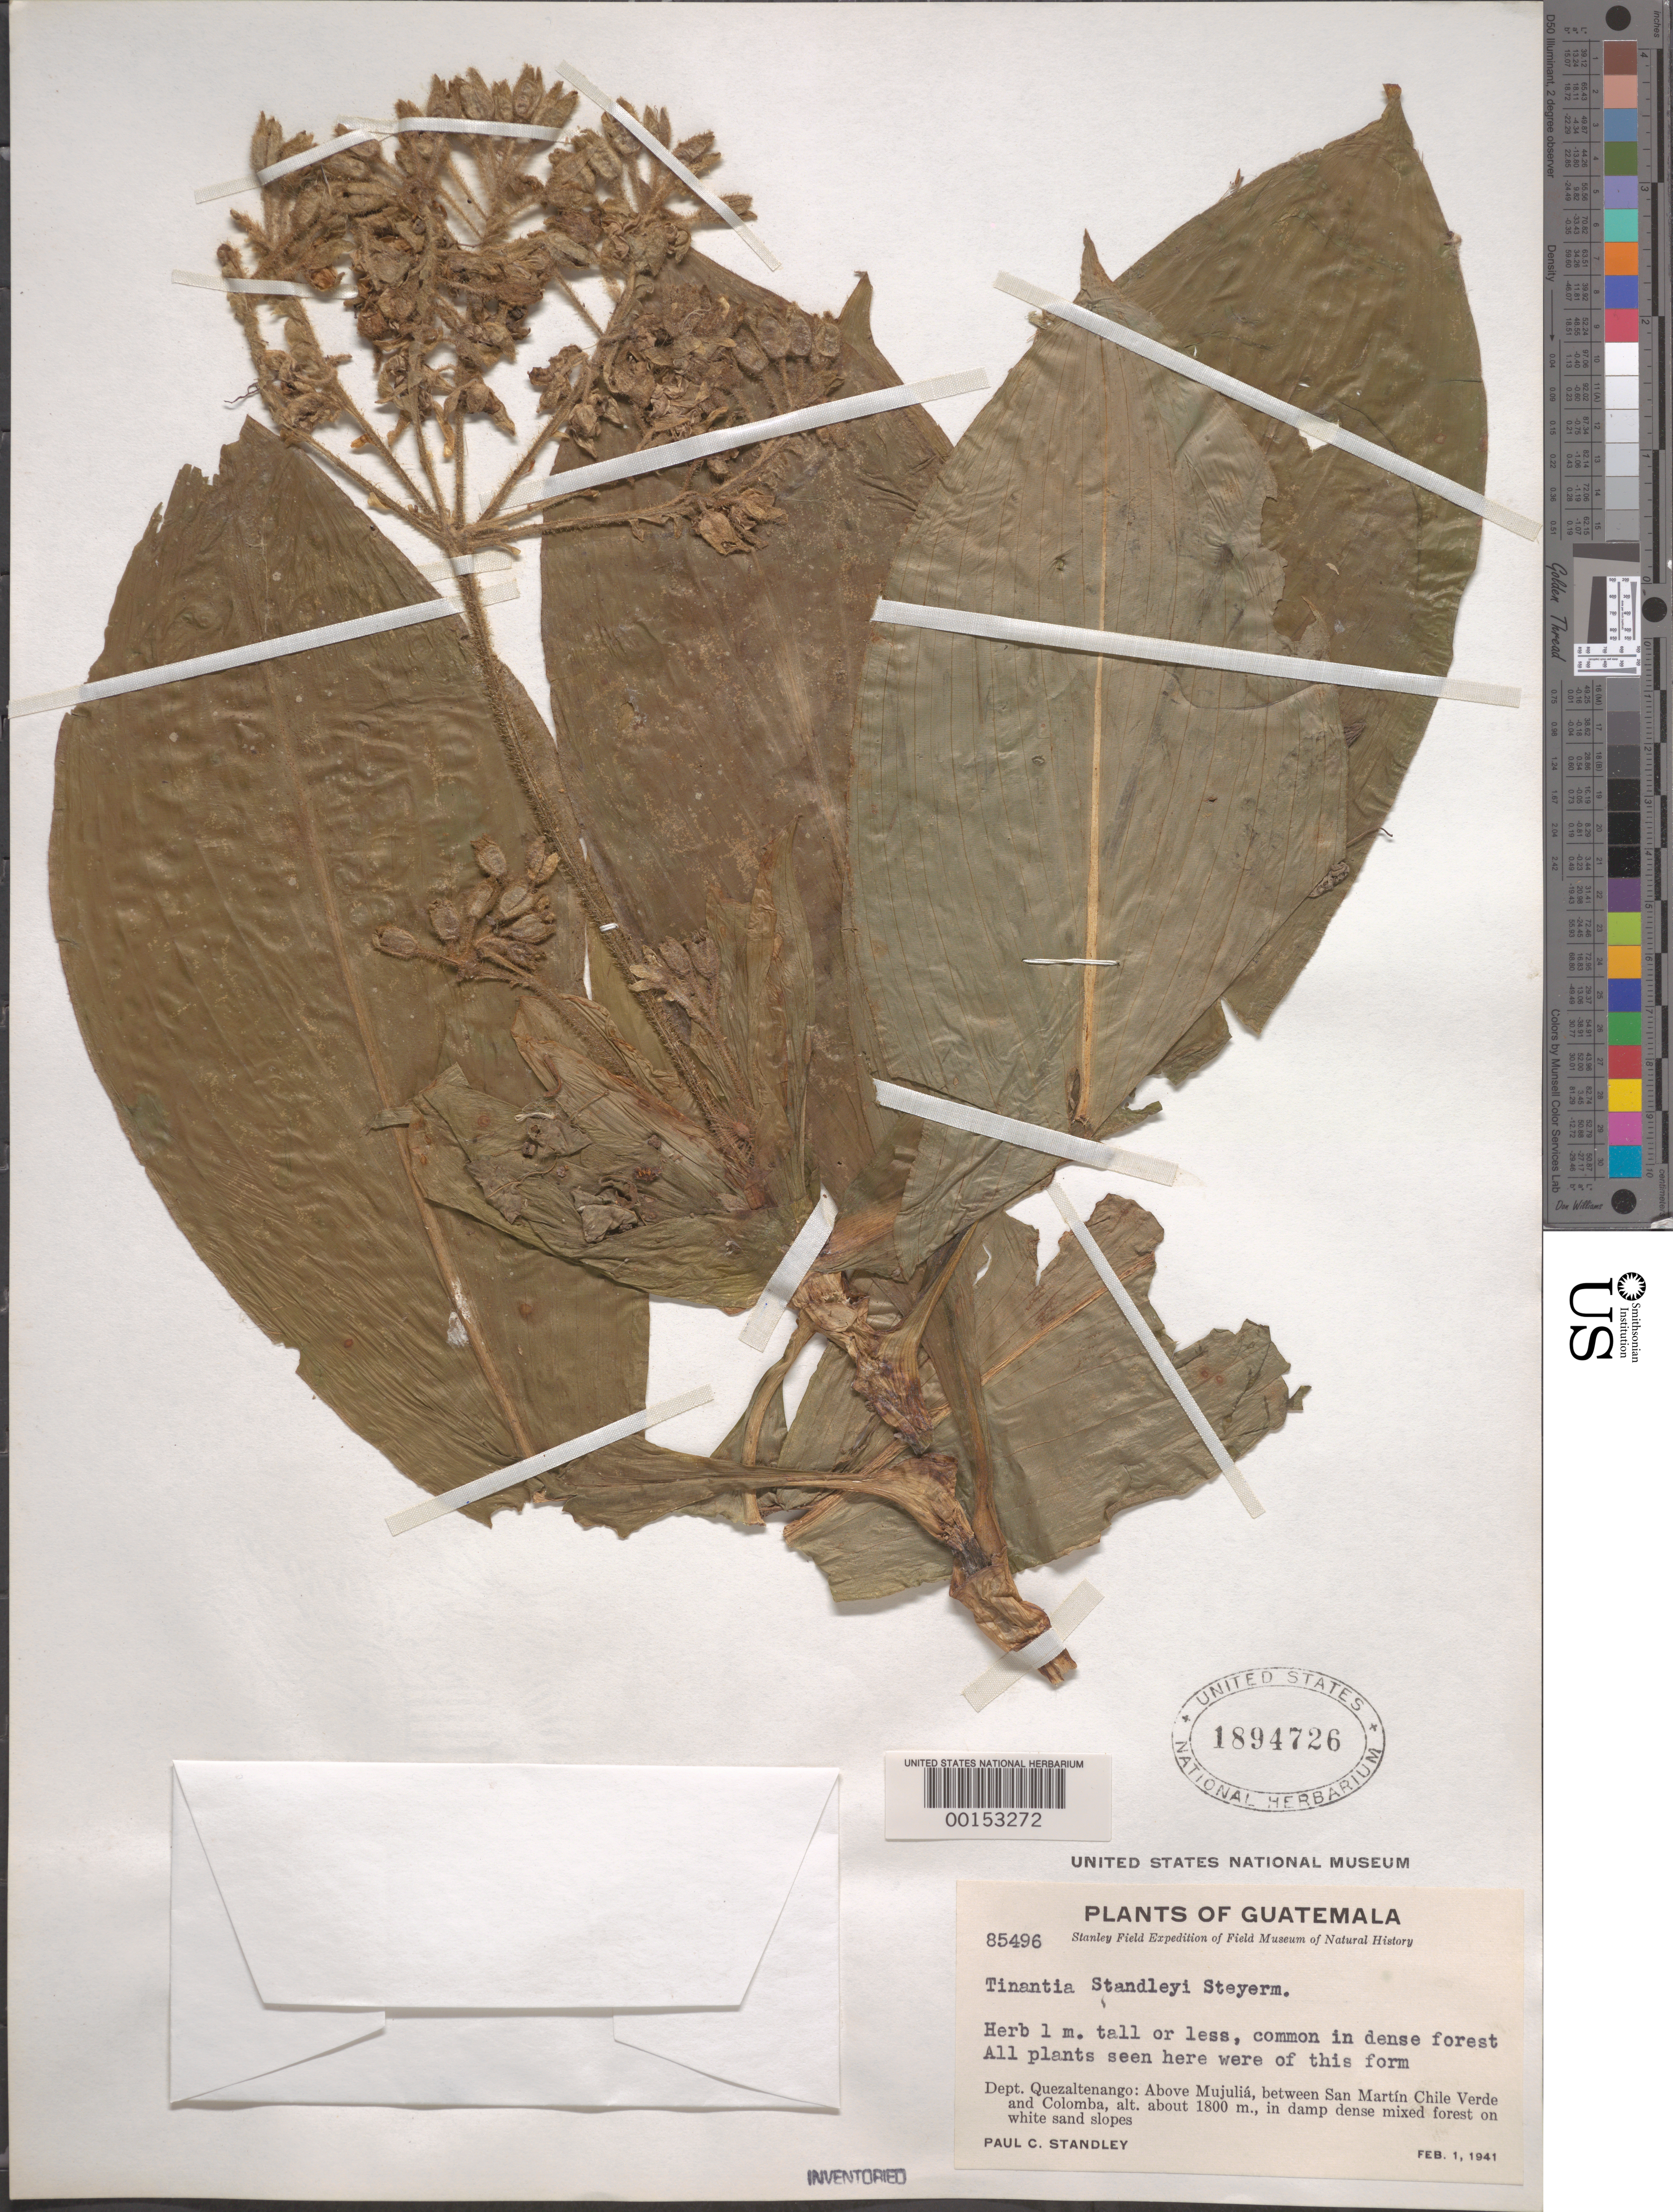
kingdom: Plantae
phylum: Tracheophyta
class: Liliopsida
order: Commelinales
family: Commelinaceae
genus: Tinantia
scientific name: Tinantia standleyi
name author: Steyerm.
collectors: P. C. Standley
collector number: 85496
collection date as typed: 01 Feb 1941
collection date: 1941-02-01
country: Guatemala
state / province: Quetzaltenango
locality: Above Mujulia between San Martin chile verde and Colomba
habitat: Damp, sand slopes, dense forest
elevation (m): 1800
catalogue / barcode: US 1894726